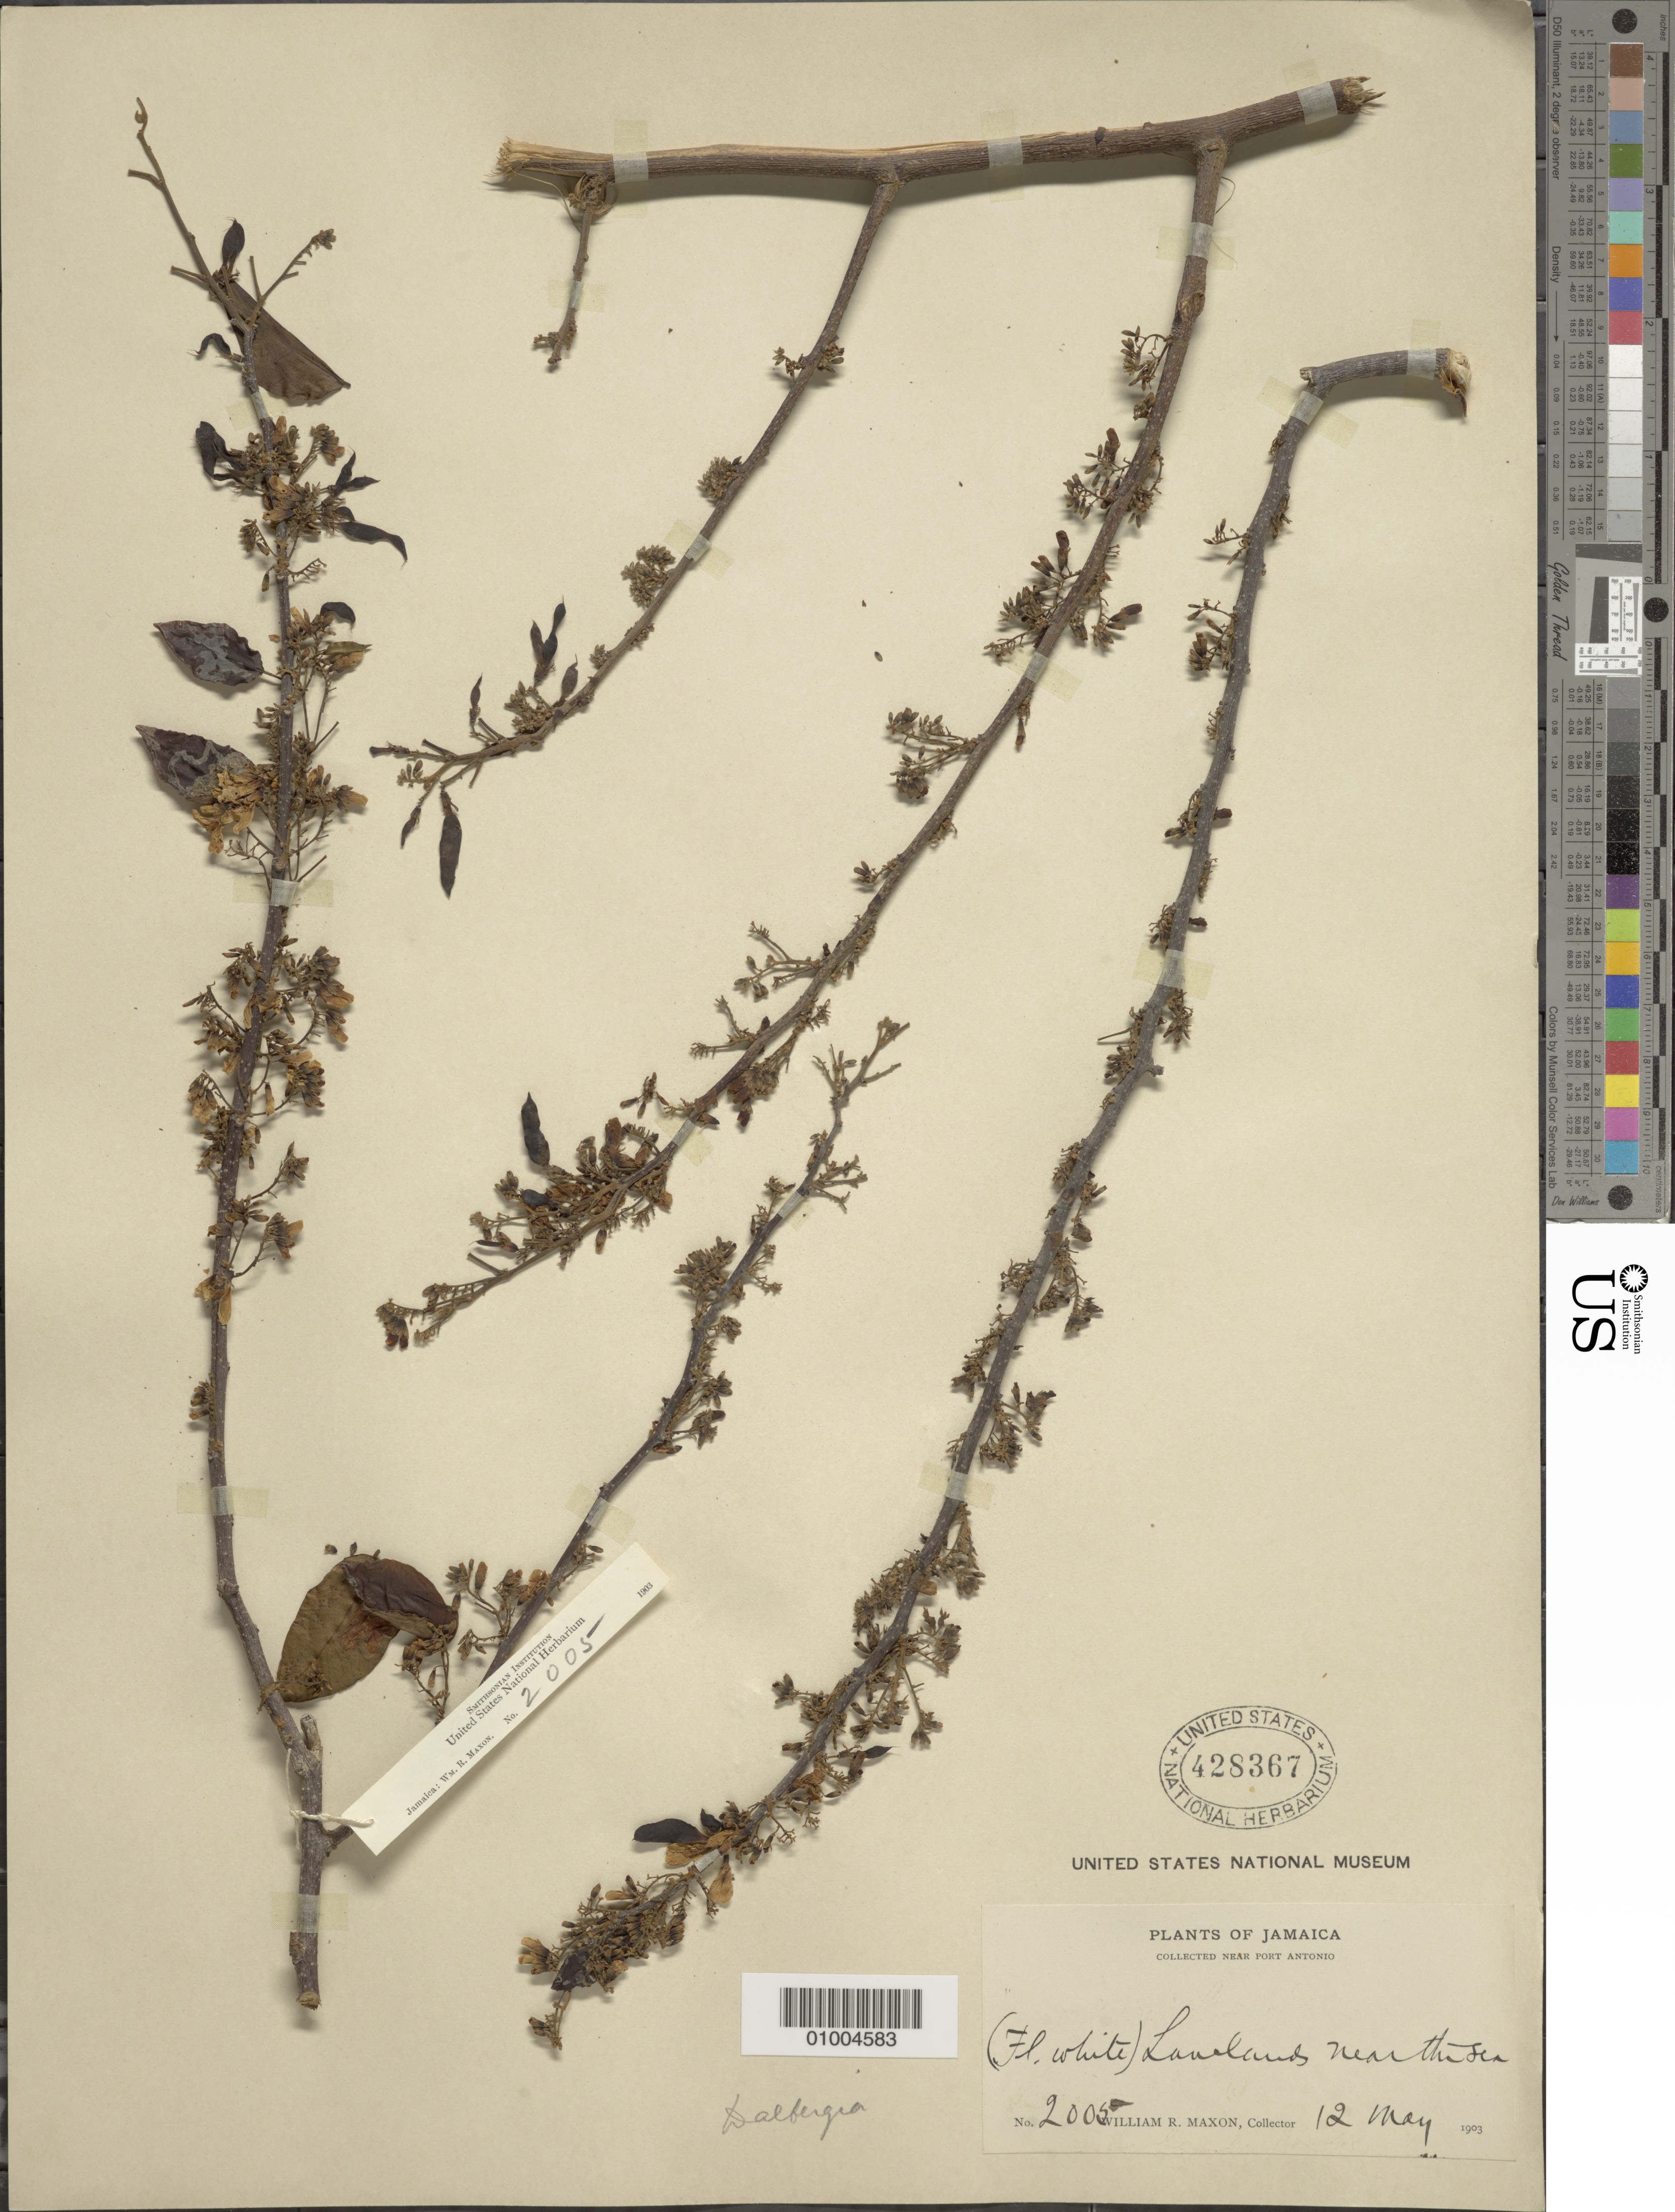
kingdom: Plantae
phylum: Tracheophyta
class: Magnoliopsida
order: Fabales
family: Fabaceae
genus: Dalbergia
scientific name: Dalbergia brownei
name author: (Jacq.) Schinz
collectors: W. R. Maxon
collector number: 2005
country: Jamaica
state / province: Portland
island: Jamaica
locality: Port Antonio near the sea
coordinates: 0 N, 0 E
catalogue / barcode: US 428367